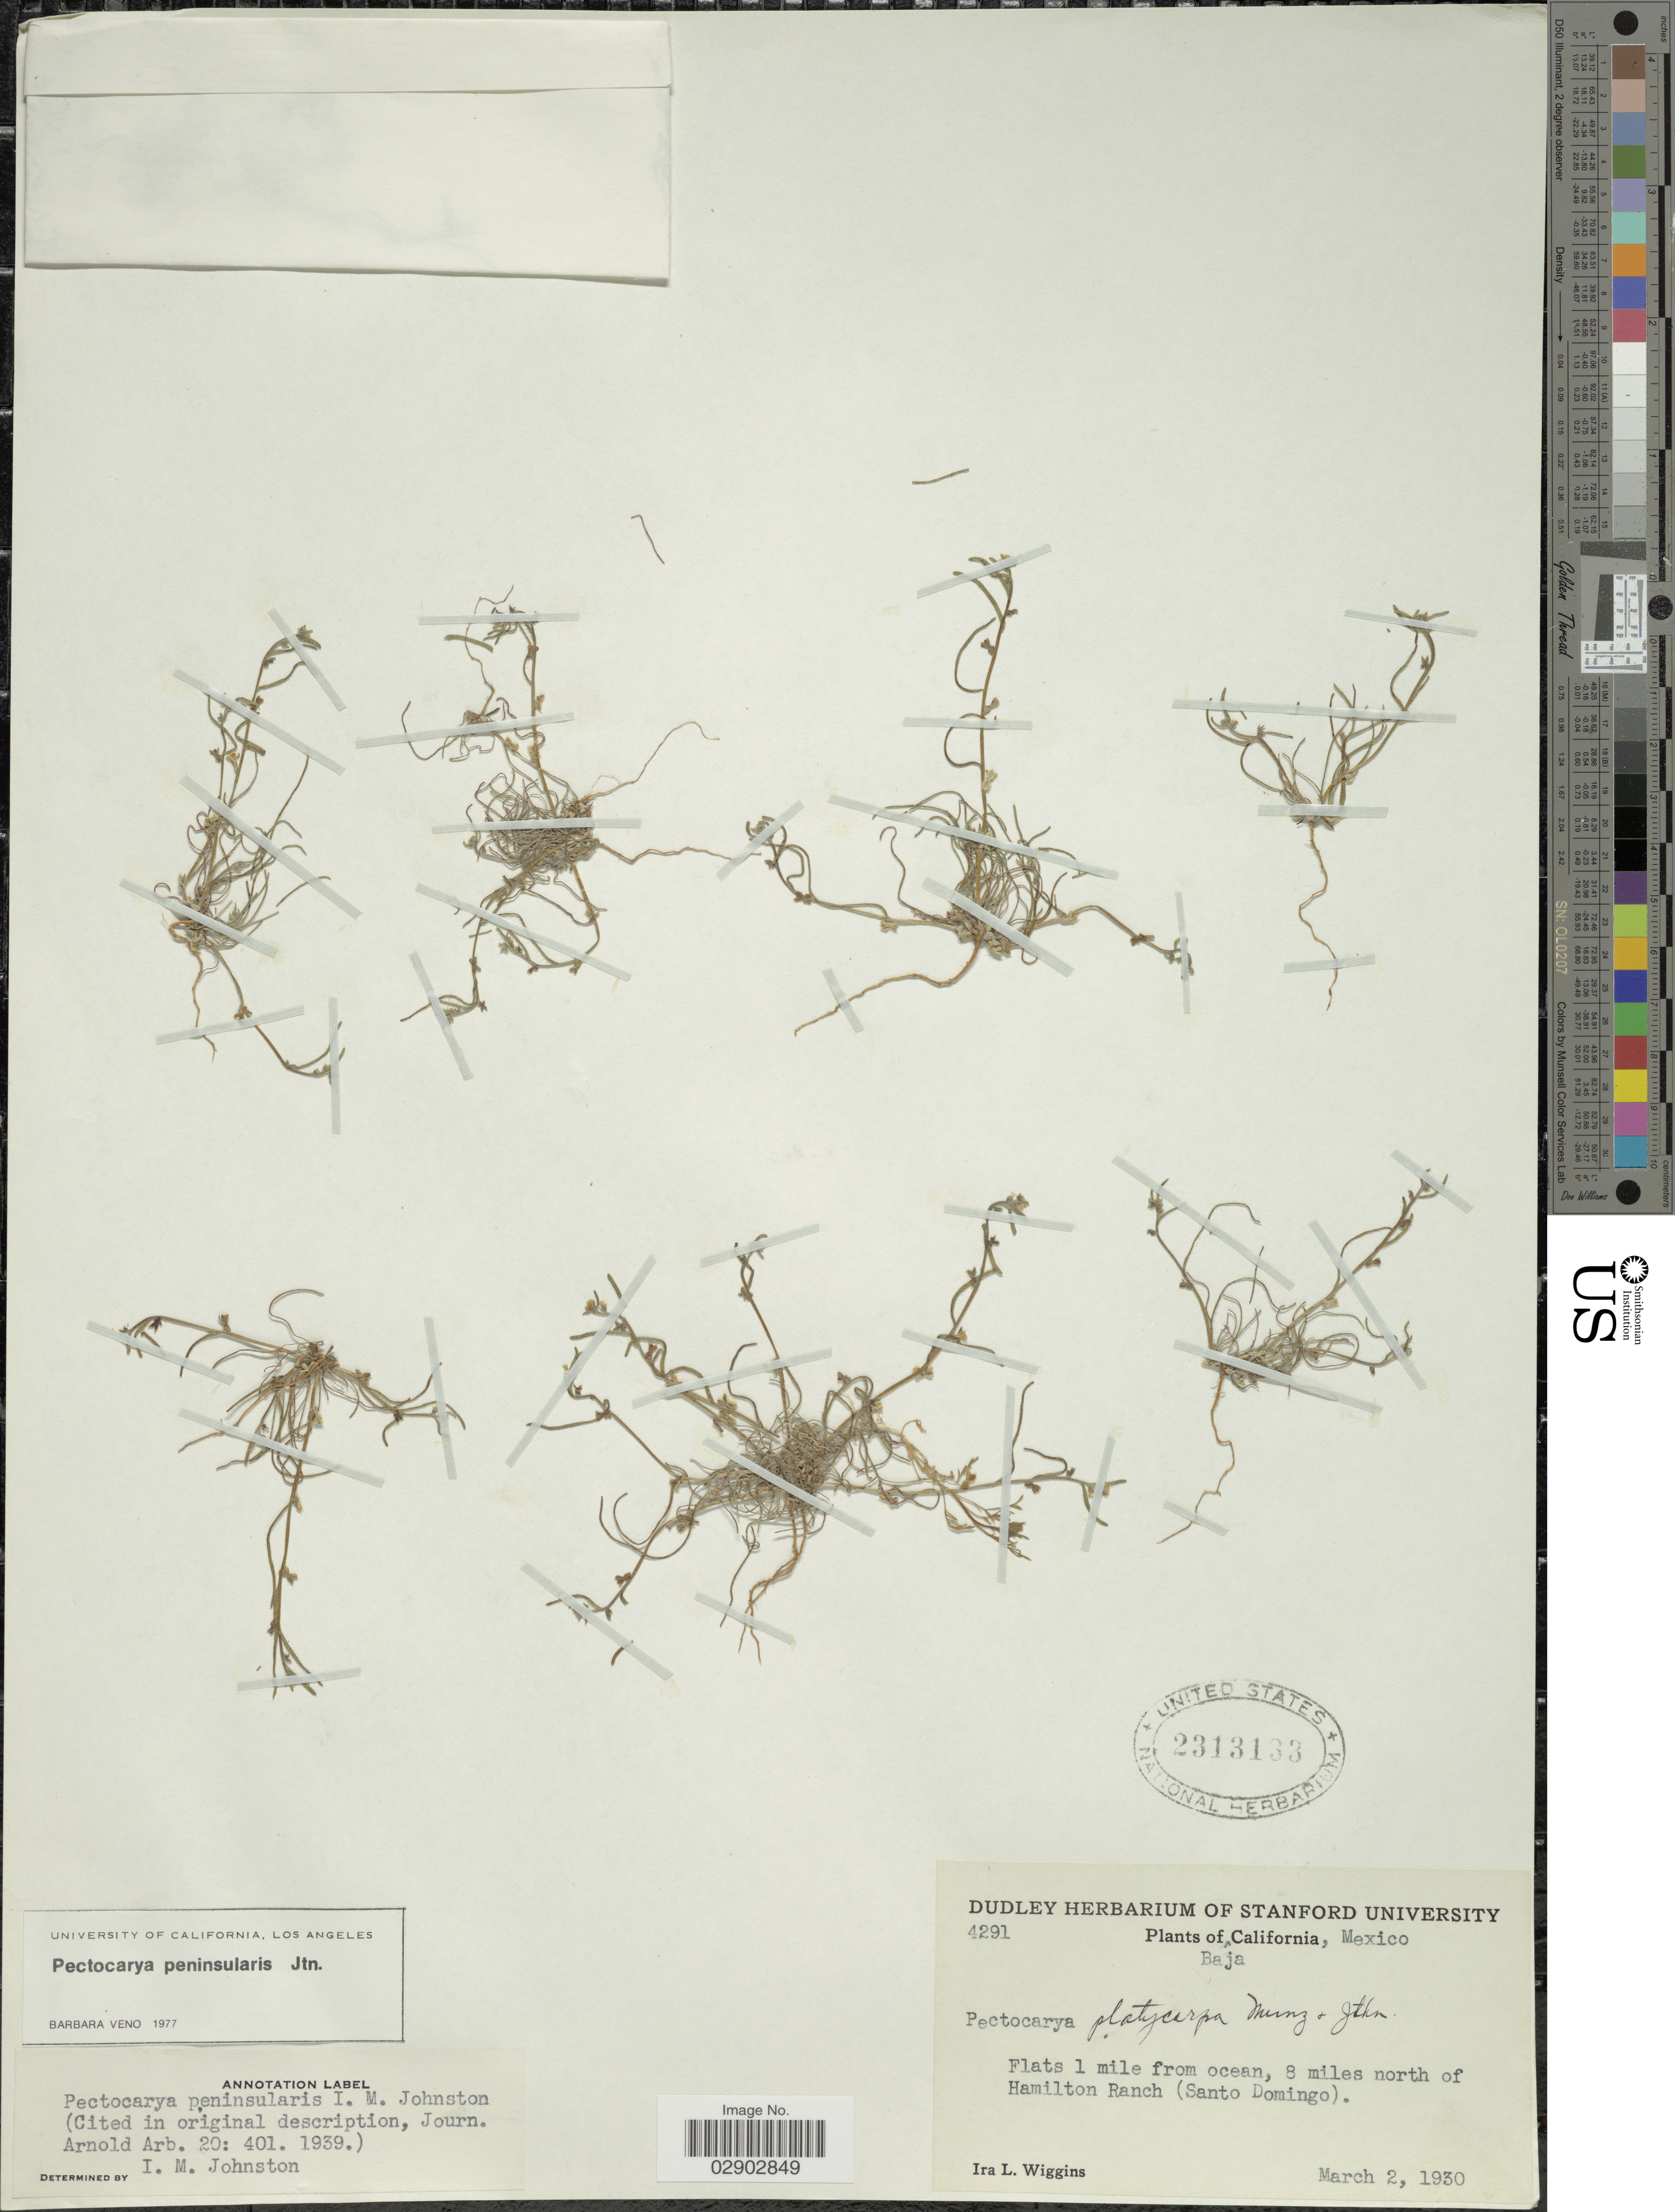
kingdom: Plantae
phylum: Tracheophyta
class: Magnoliopsida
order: Boraginales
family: Boraginaceae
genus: Pectocarya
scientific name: Pectocarya peninsularis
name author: I.M. Johnst.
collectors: I. L. Wiggins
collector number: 4291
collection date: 1930-03-02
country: Mexico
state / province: Baja California Sur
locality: Flats 1 miles from ocean, 8 miles north of Hamilton Beach (Santo Domingo).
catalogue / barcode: US 2313133